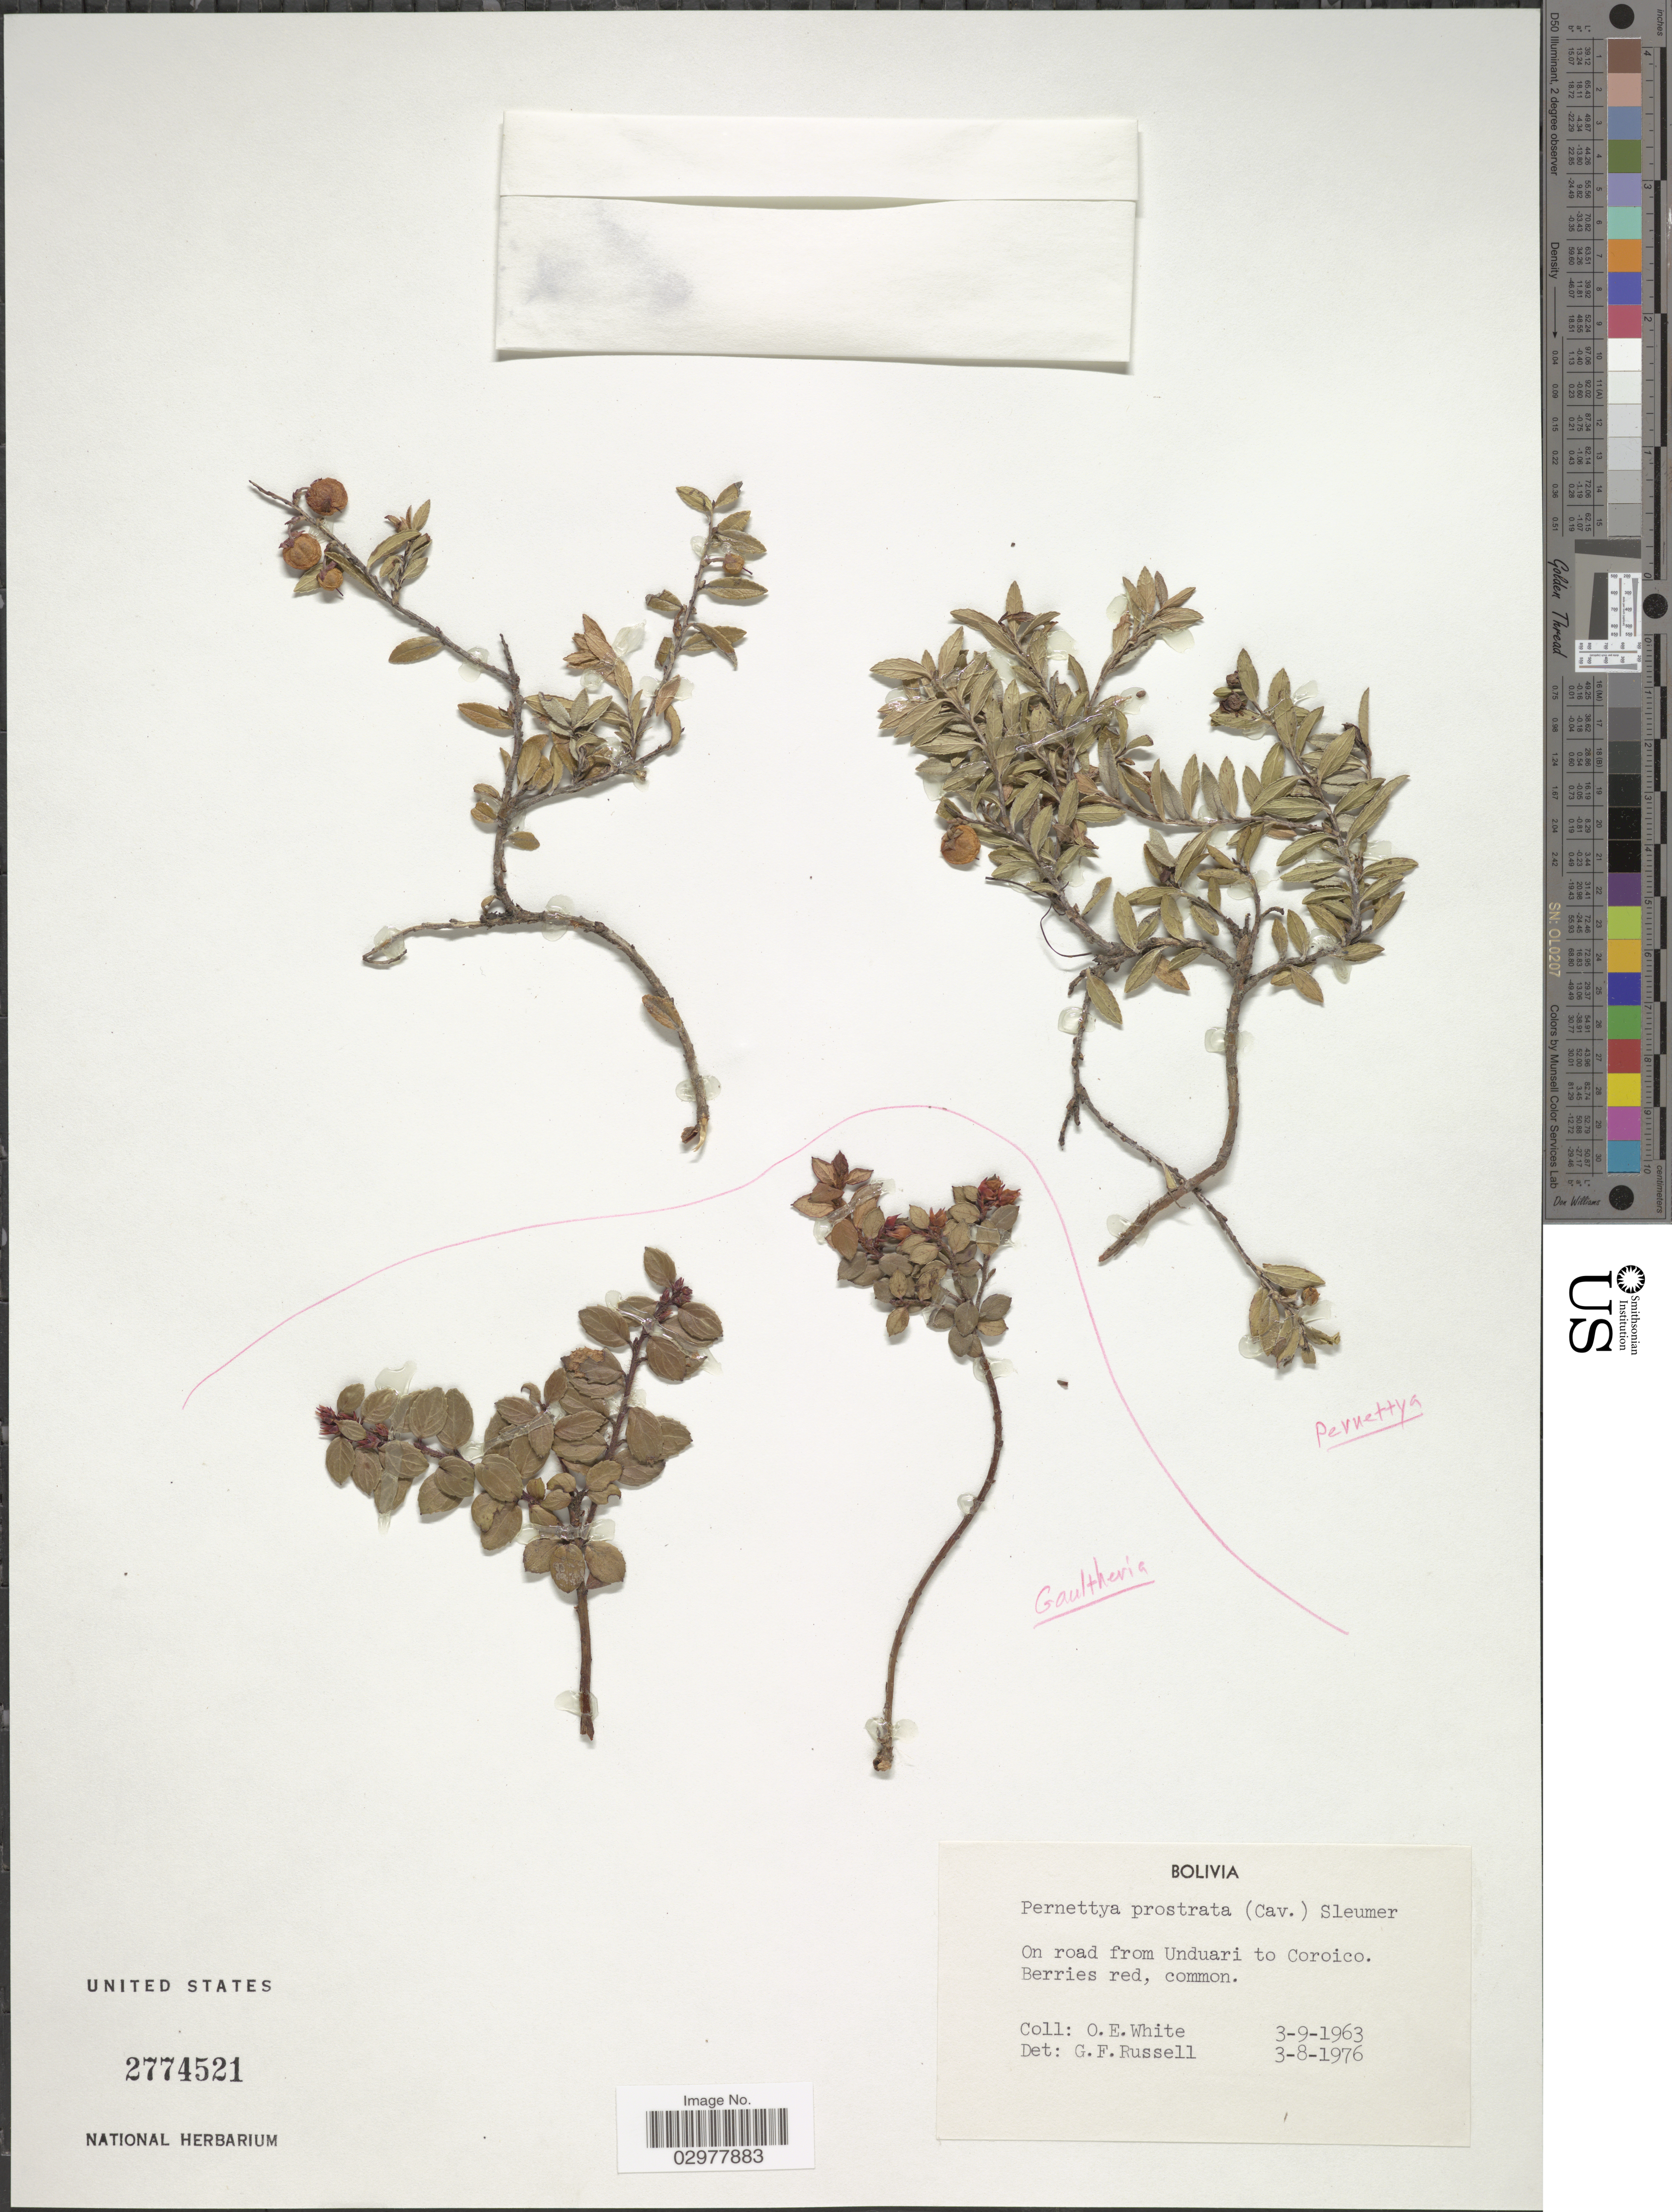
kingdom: Plantae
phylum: Tracheophyta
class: Magnoliopsida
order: Ericales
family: Ericaceae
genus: Pernettya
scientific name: Pernettya prostrata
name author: (Cav.) DC.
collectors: O. E. White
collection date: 1963-09-03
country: Bolivia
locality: On road from Unduari to Coroico.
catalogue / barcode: US 2774521